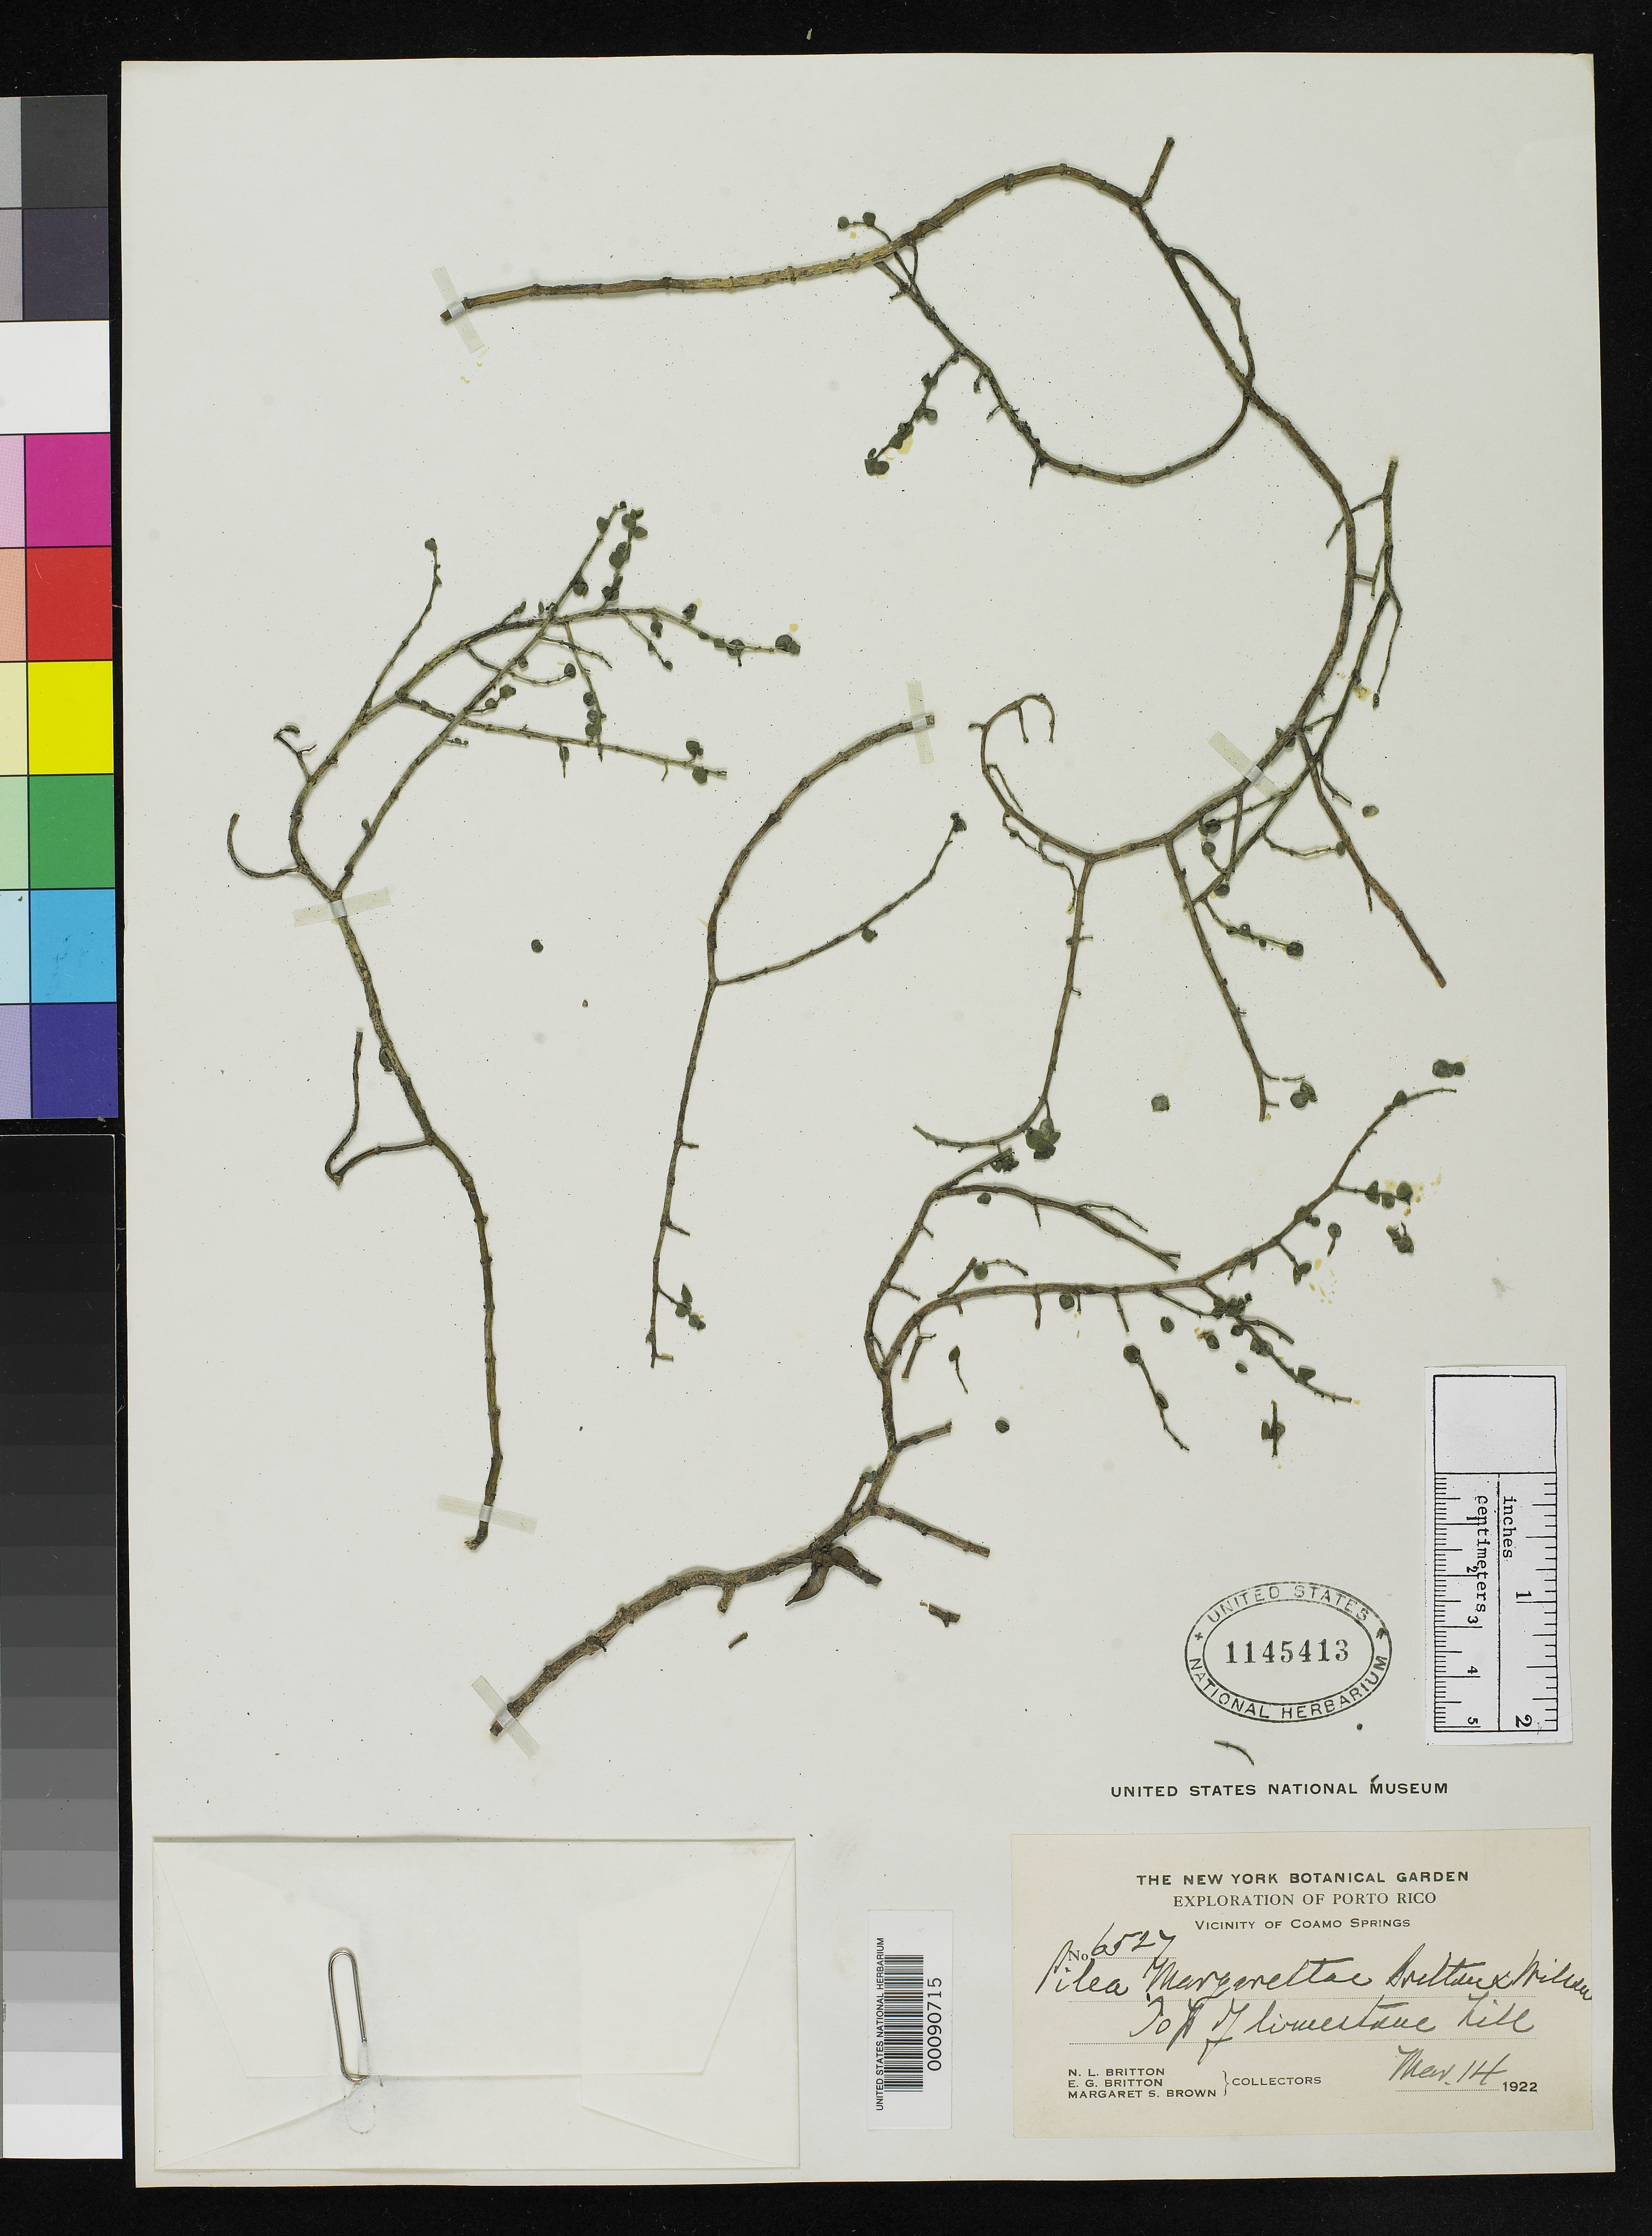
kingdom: Plantae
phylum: Tracheophyta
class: Magnoliopsida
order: Rosales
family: Urticaceae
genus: Pilea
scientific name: Pilea margarettae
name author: Britton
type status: Type Collection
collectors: N. Britton, E. G. Britton & M. S. Brown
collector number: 6527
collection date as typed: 14 Mar 1922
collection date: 1922-03-14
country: Puerto Rico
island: Greater Antilles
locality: Vicinity of Coamo Springs.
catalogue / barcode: US 1145413